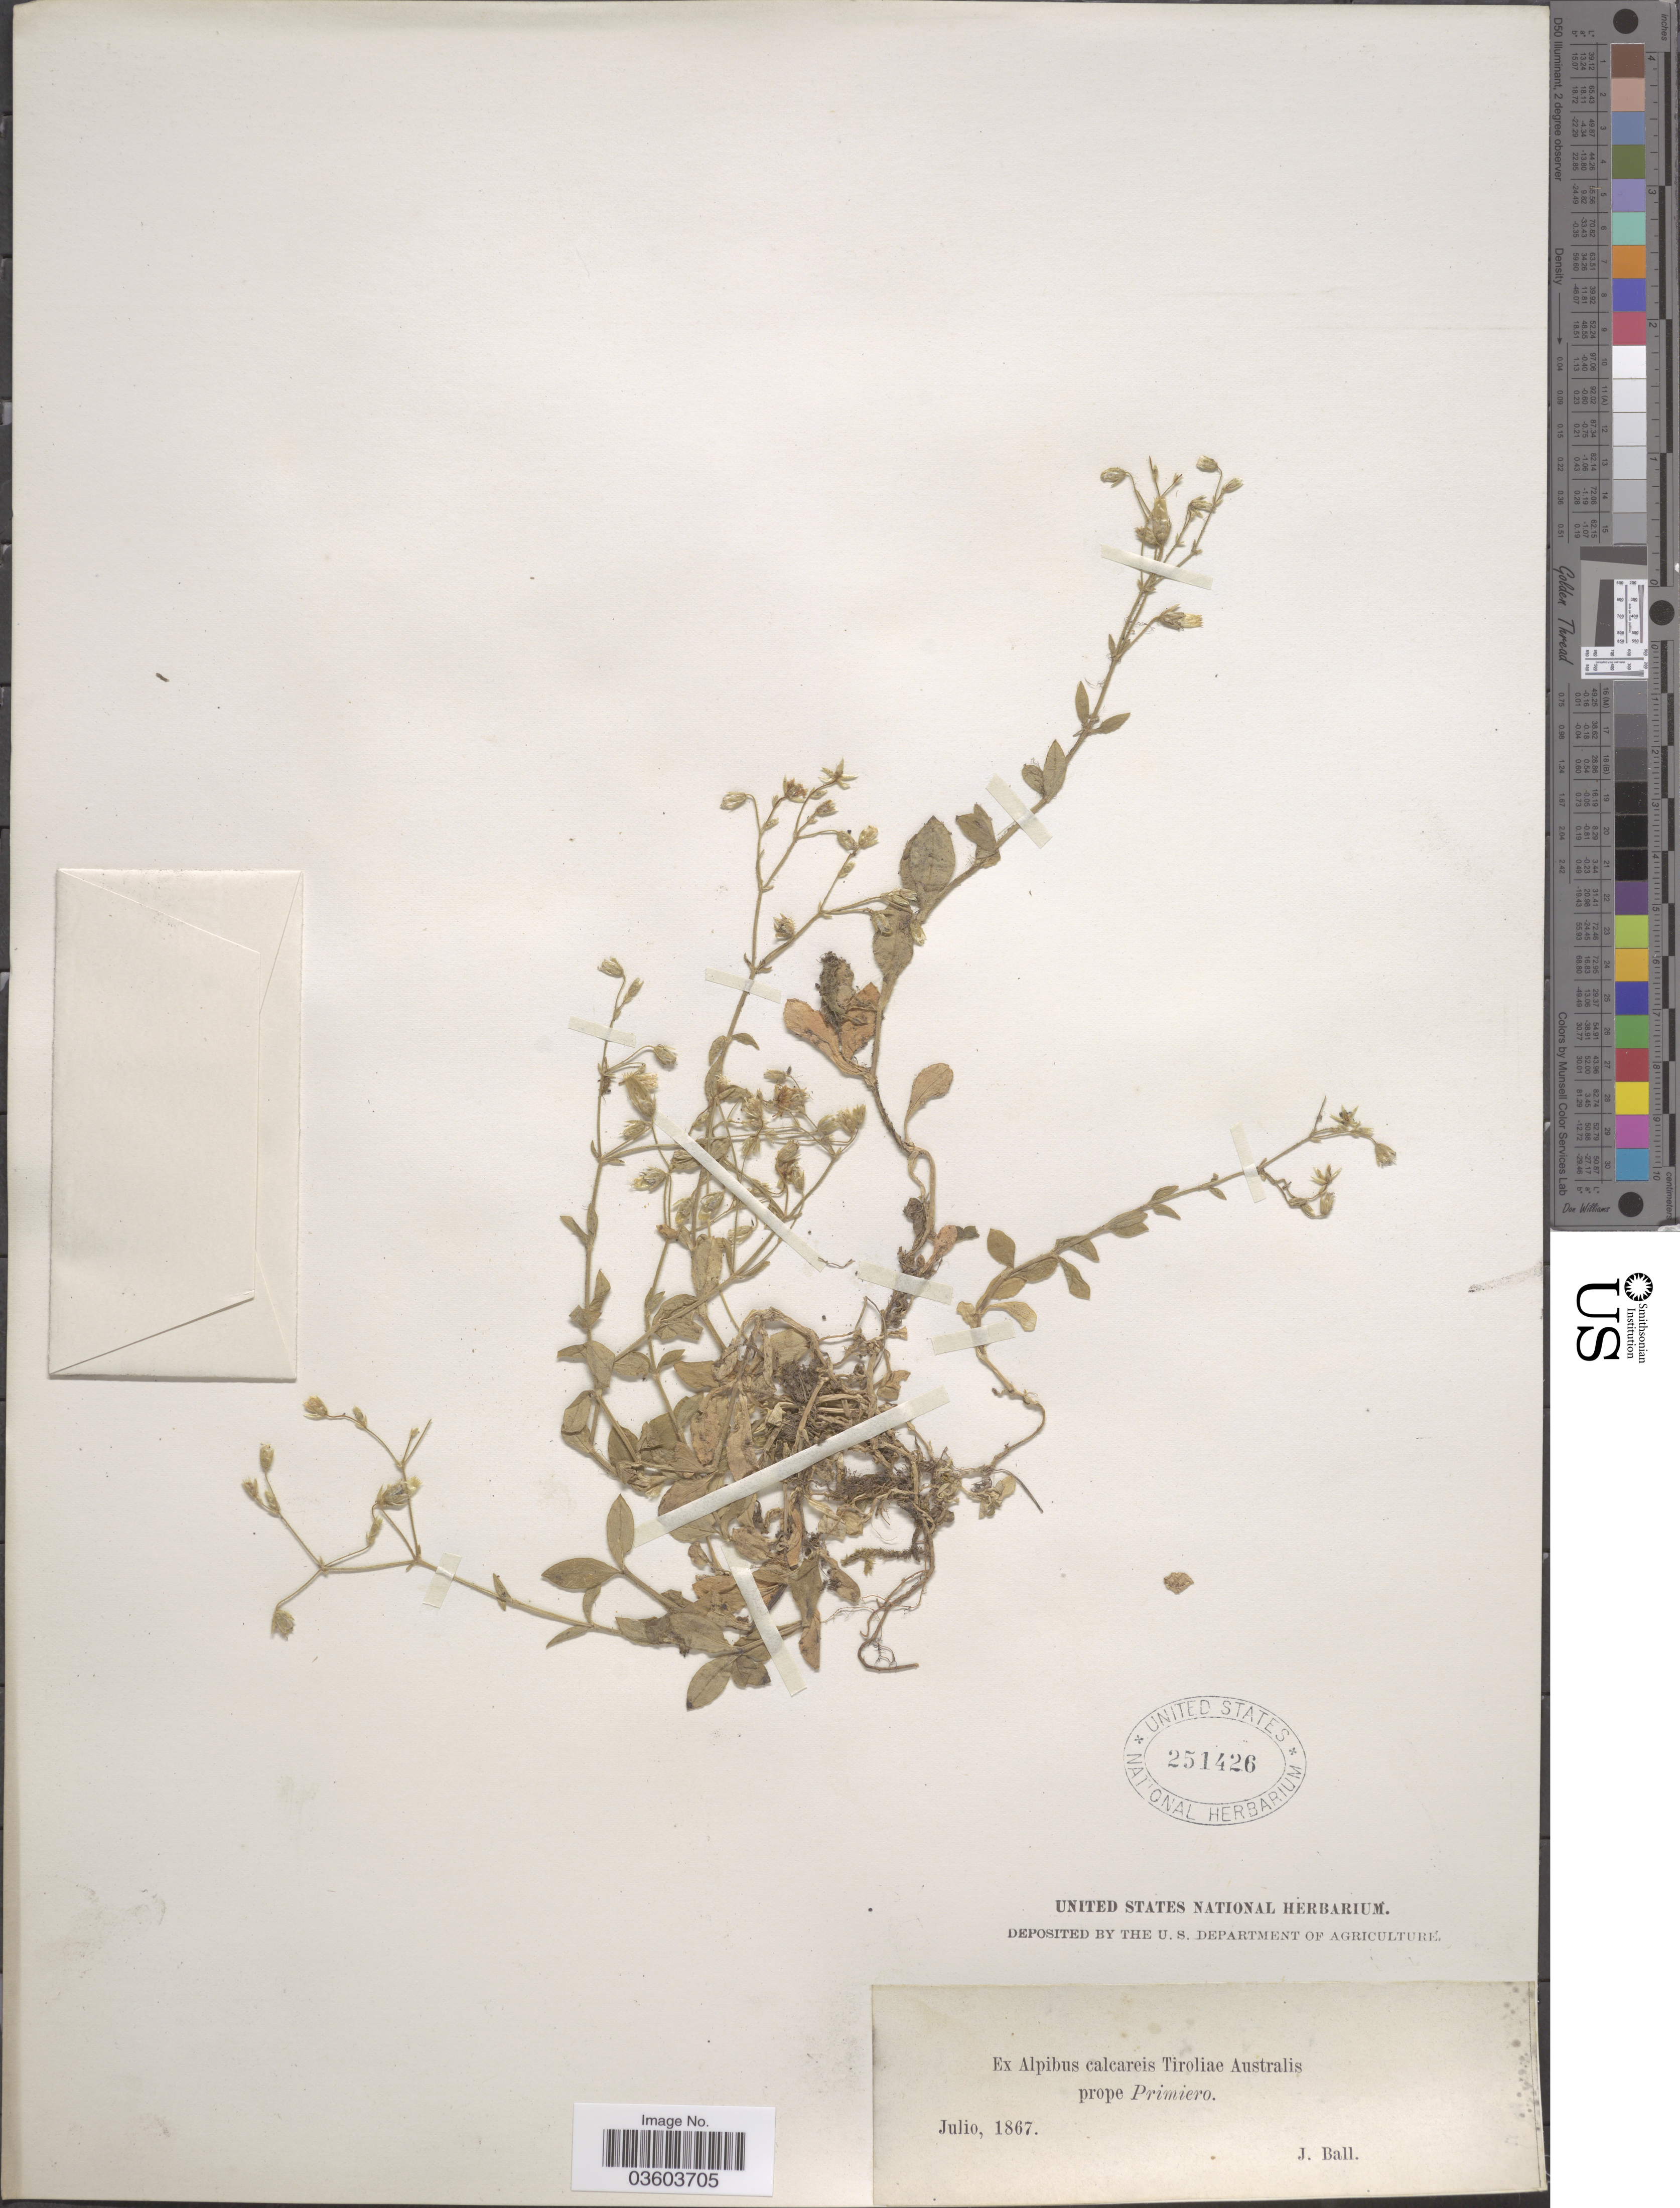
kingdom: Plantae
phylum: Tracheophyta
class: Magnoliopsida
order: Caryophyllales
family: Caryophyllaceae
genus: Cerastium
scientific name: Cerastium sp.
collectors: J. Ball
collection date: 1867-07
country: Italy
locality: Ex Alpibus calcareis Tiroliae Australis prope Primiero.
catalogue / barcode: US 251426